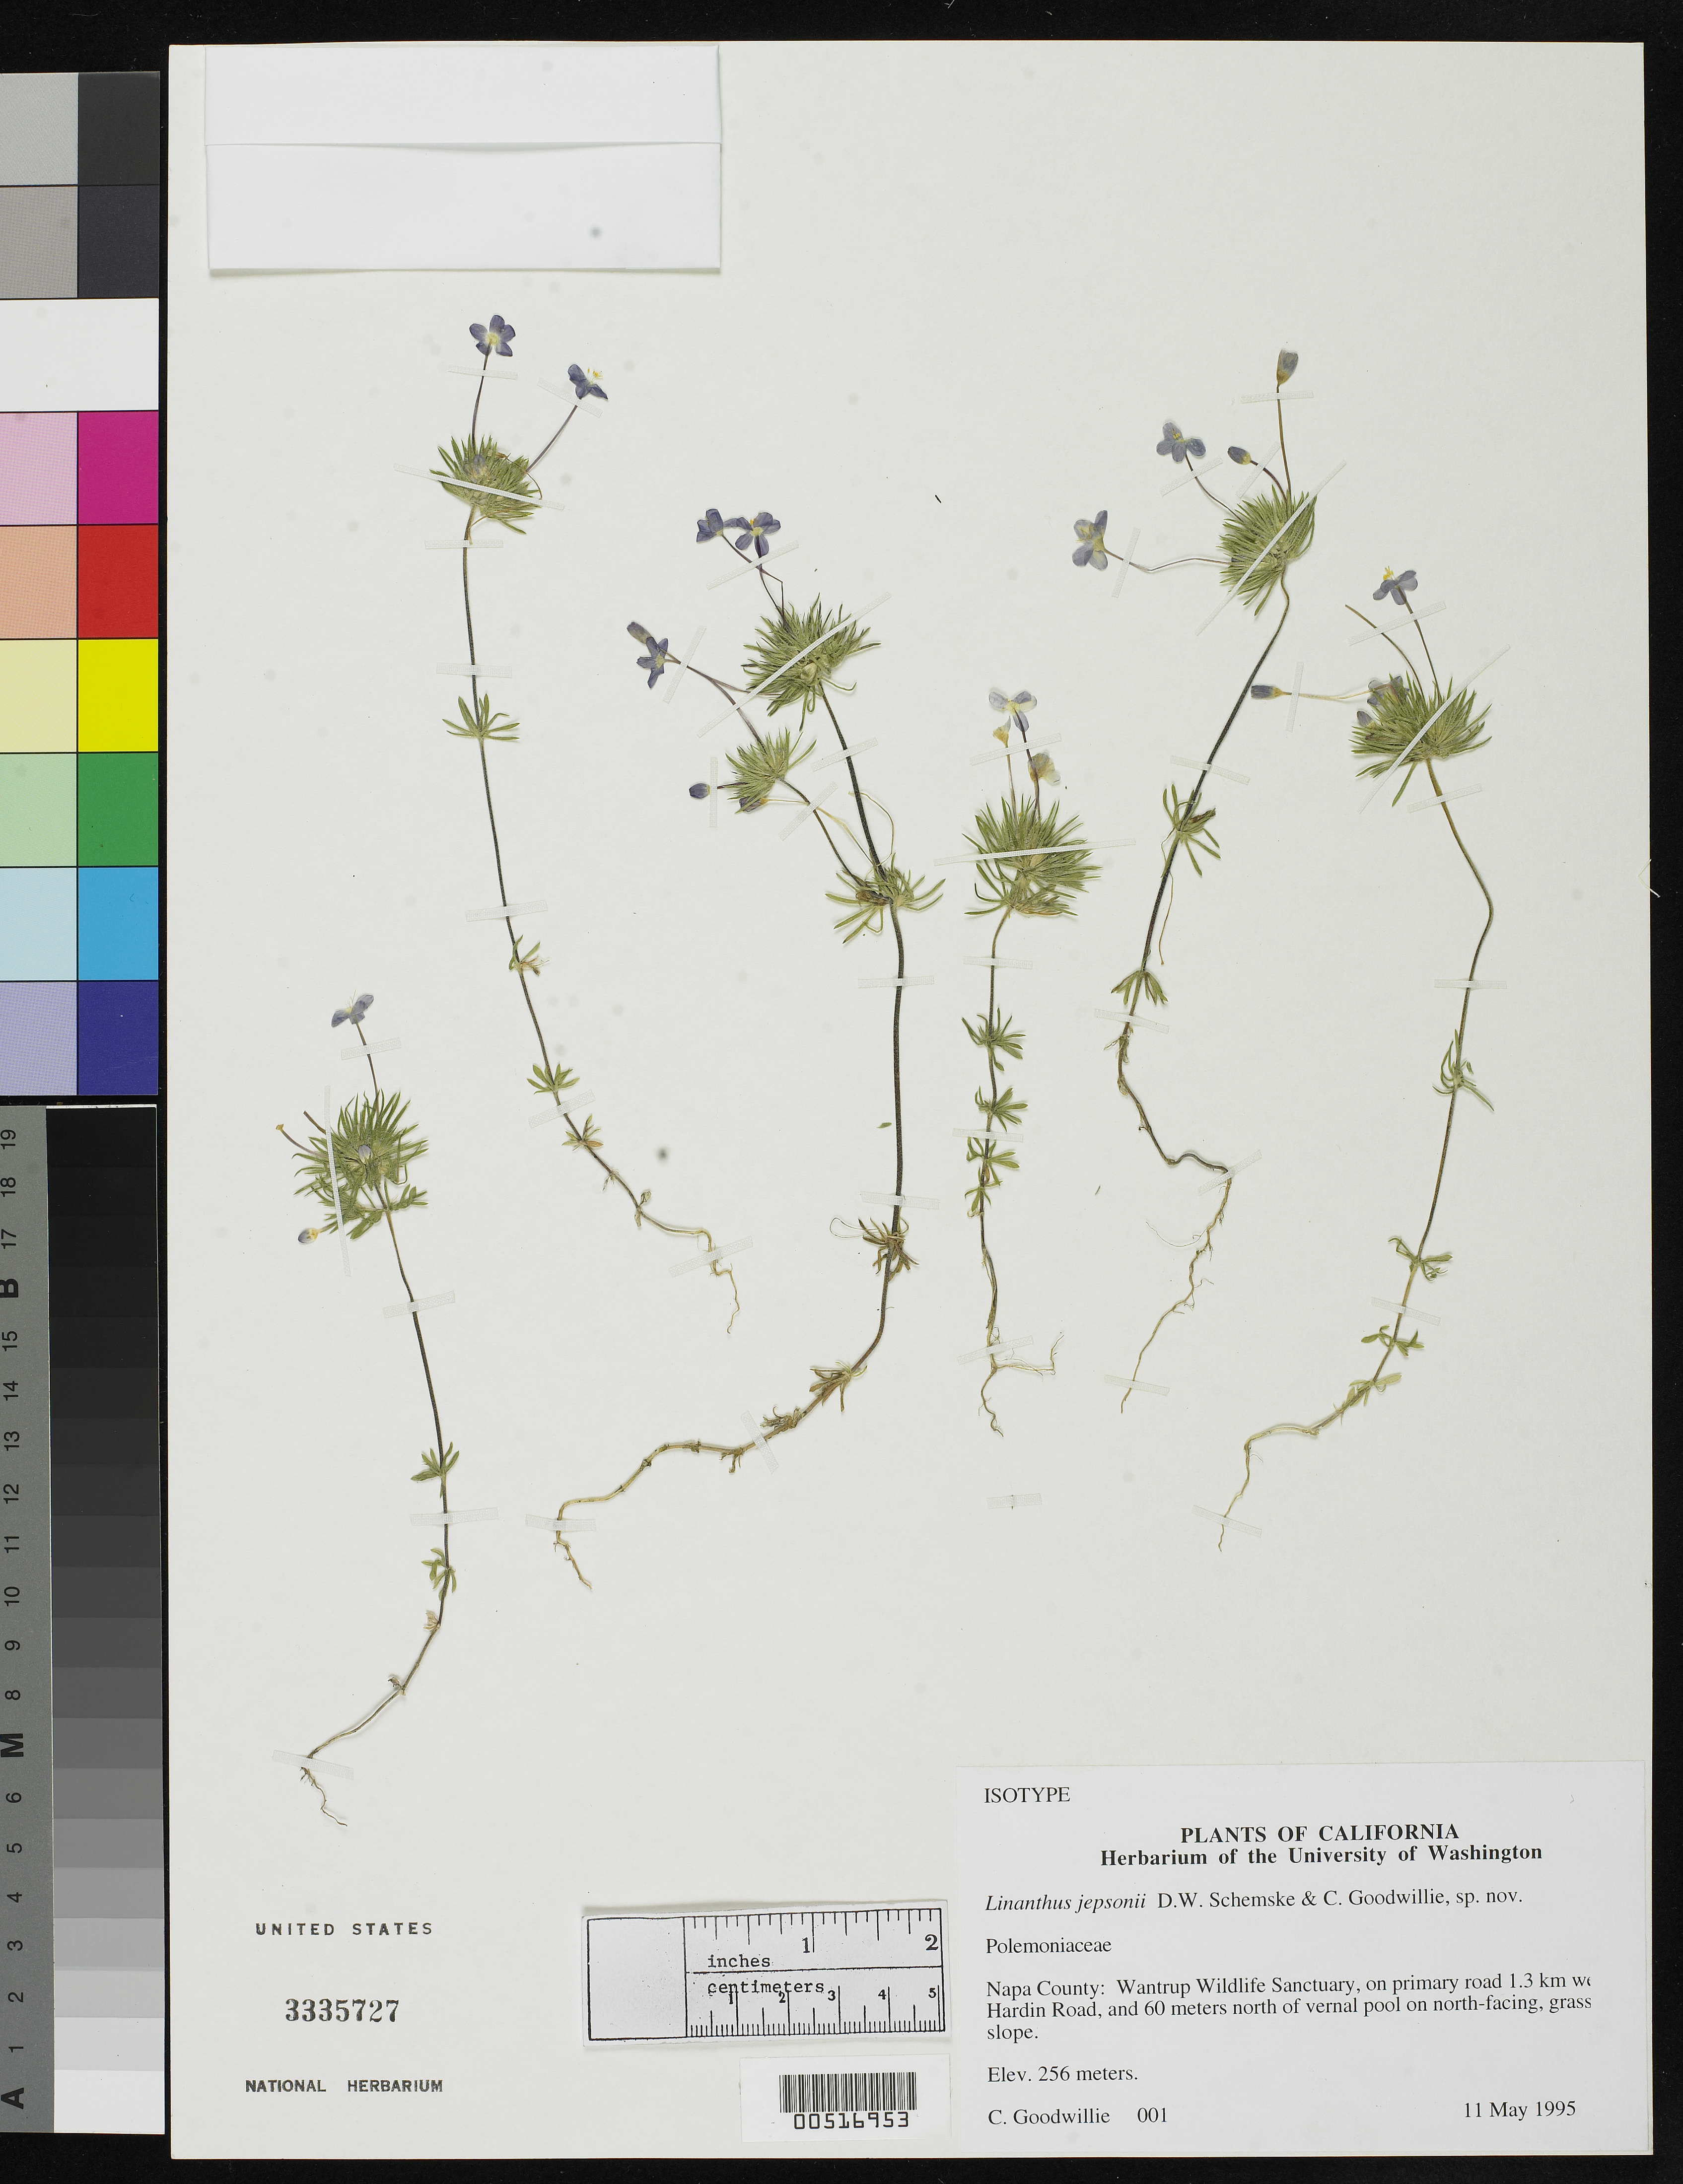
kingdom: Plantae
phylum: Tracheophyta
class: Magnoliopsida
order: Ericales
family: Polemoniaceae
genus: Linanthus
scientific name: Linanthus jepsonii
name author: Schemske & Goodwillie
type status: Isotype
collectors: C. Goodwillie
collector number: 001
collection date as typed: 11 May 1995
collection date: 1995-05-11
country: United States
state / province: California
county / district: Napa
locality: Wantrup Wildlife Sanctuary, primary road 1.3 km W Hardin Road.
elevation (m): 256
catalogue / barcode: US 3335727